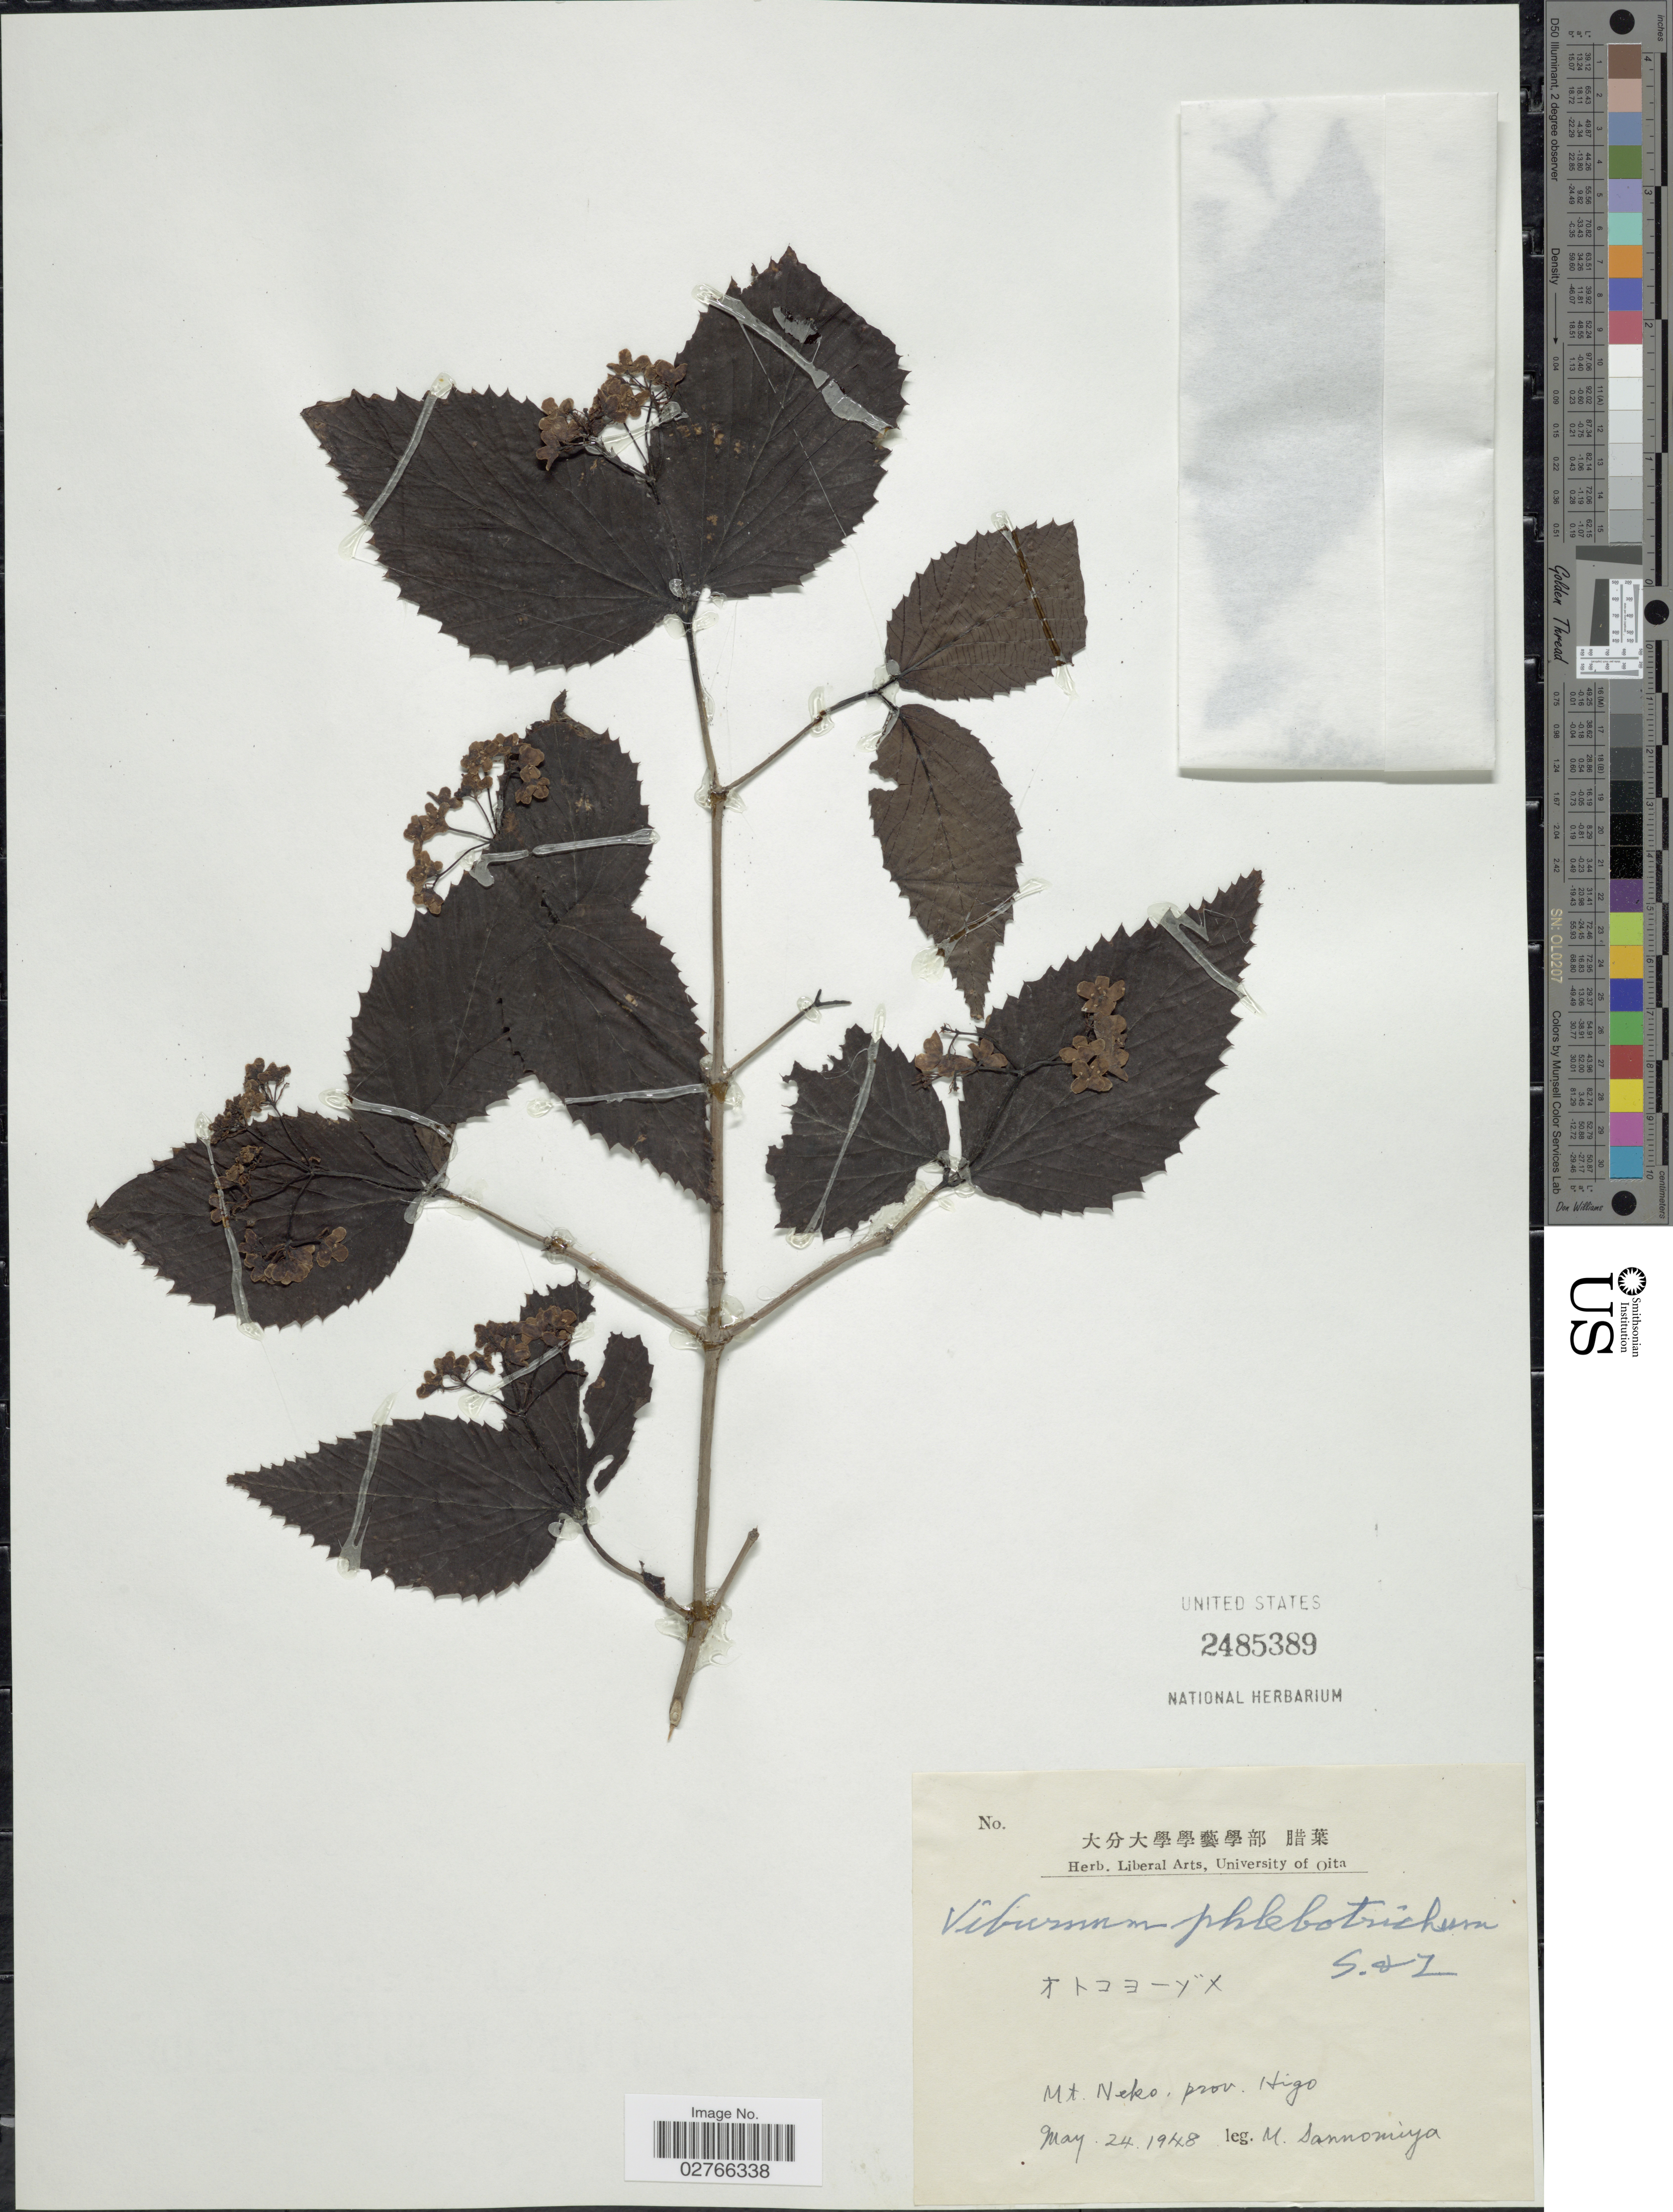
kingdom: Plantae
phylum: Tracheophyta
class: Magnoliopsida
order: Dipsacales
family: Viburnaceae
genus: Viburnum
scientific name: Viburnum phlebotrichum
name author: Siebold & Zucc.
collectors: M. Sannomiya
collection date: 1948-05-24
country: Japan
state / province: Kumamoto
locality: Mt. Neko, prov. Higo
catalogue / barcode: US 2485389